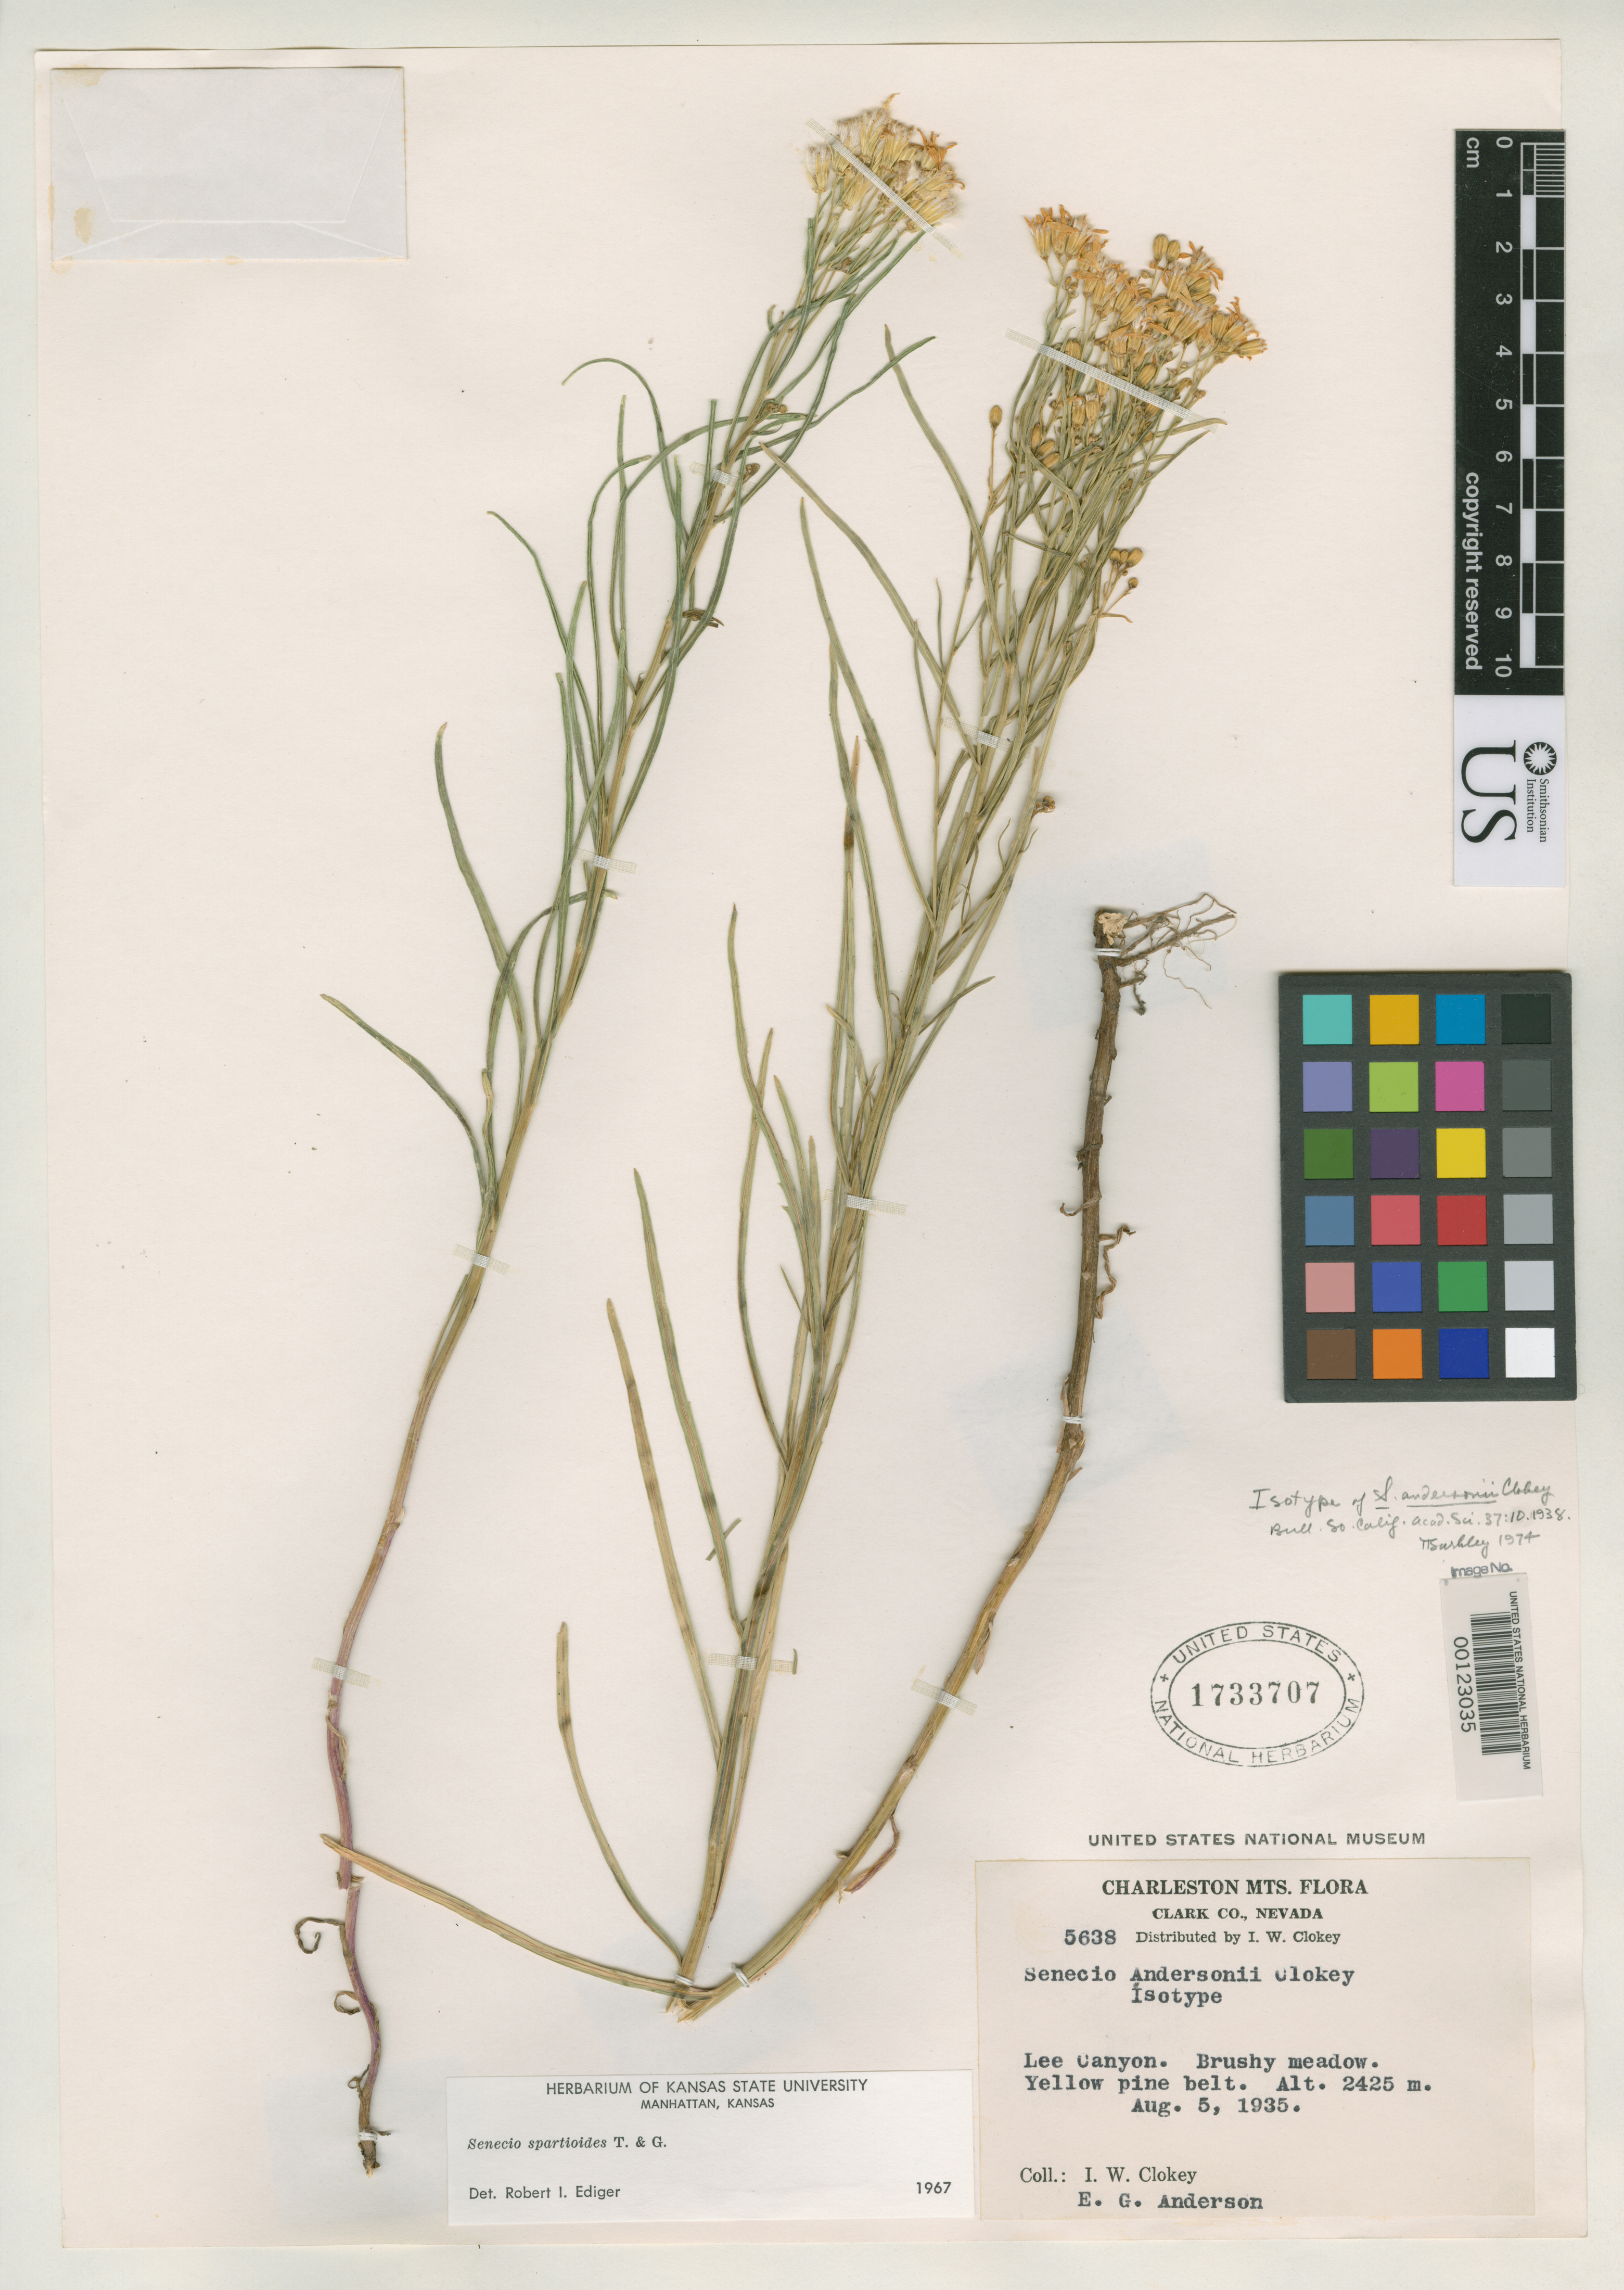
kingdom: Plantae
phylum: Tracheophyta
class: Magnoliopsida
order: Asterales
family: Asteraceae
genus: Senecio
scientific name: Senecio andersonii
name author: Hook. f.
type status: Isotype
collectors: I. W. Clokey & E. G. Anderson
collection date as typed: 05 Aug 1935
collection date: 1935-08-05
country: United States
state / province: Nevada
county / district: Clark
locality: Lee Canyon, Charleston Mountains.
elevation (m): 2425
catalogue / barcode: US 1733707